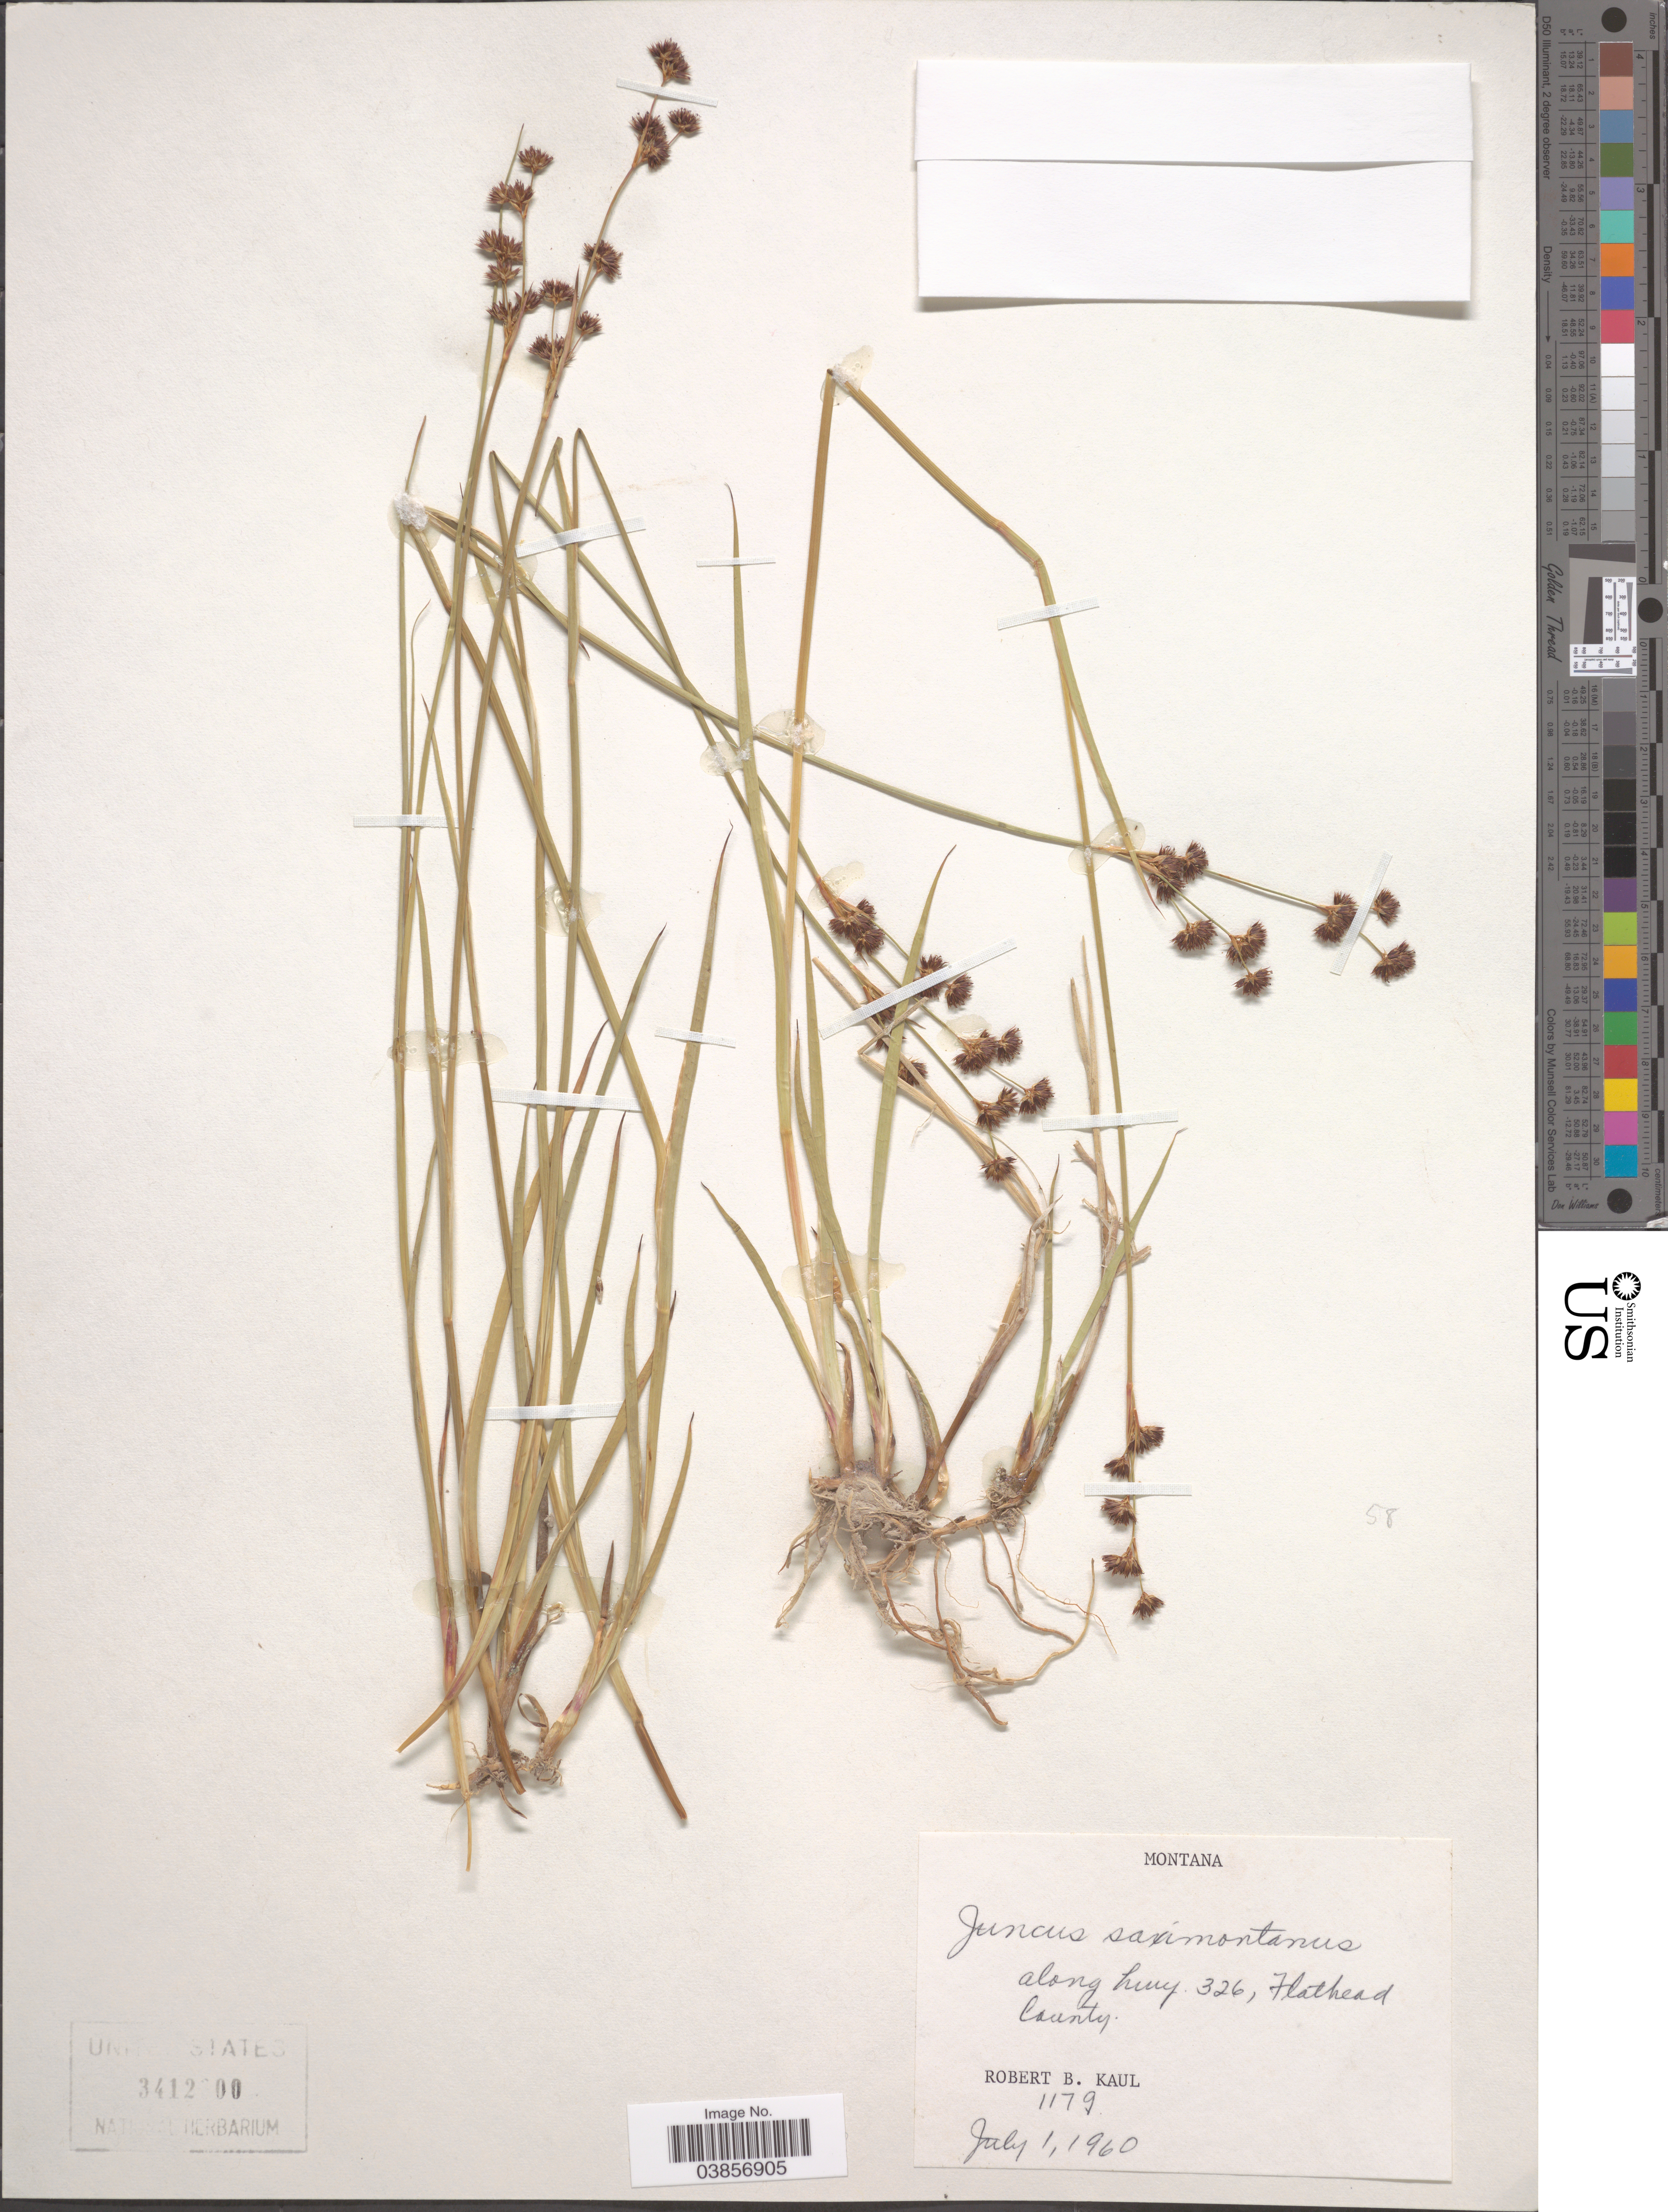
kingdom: Plantae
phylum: Tracheophyta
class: Liliopsida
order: Poales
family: Juncaceae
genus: Juncus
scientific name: Juncus saximontanus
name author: A. Nelson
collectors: R. Kaul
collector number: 1179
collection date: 1960-07-01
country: United States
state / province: Montana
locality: Along hwy. 326, Flathead County.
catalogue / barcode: US 3412300